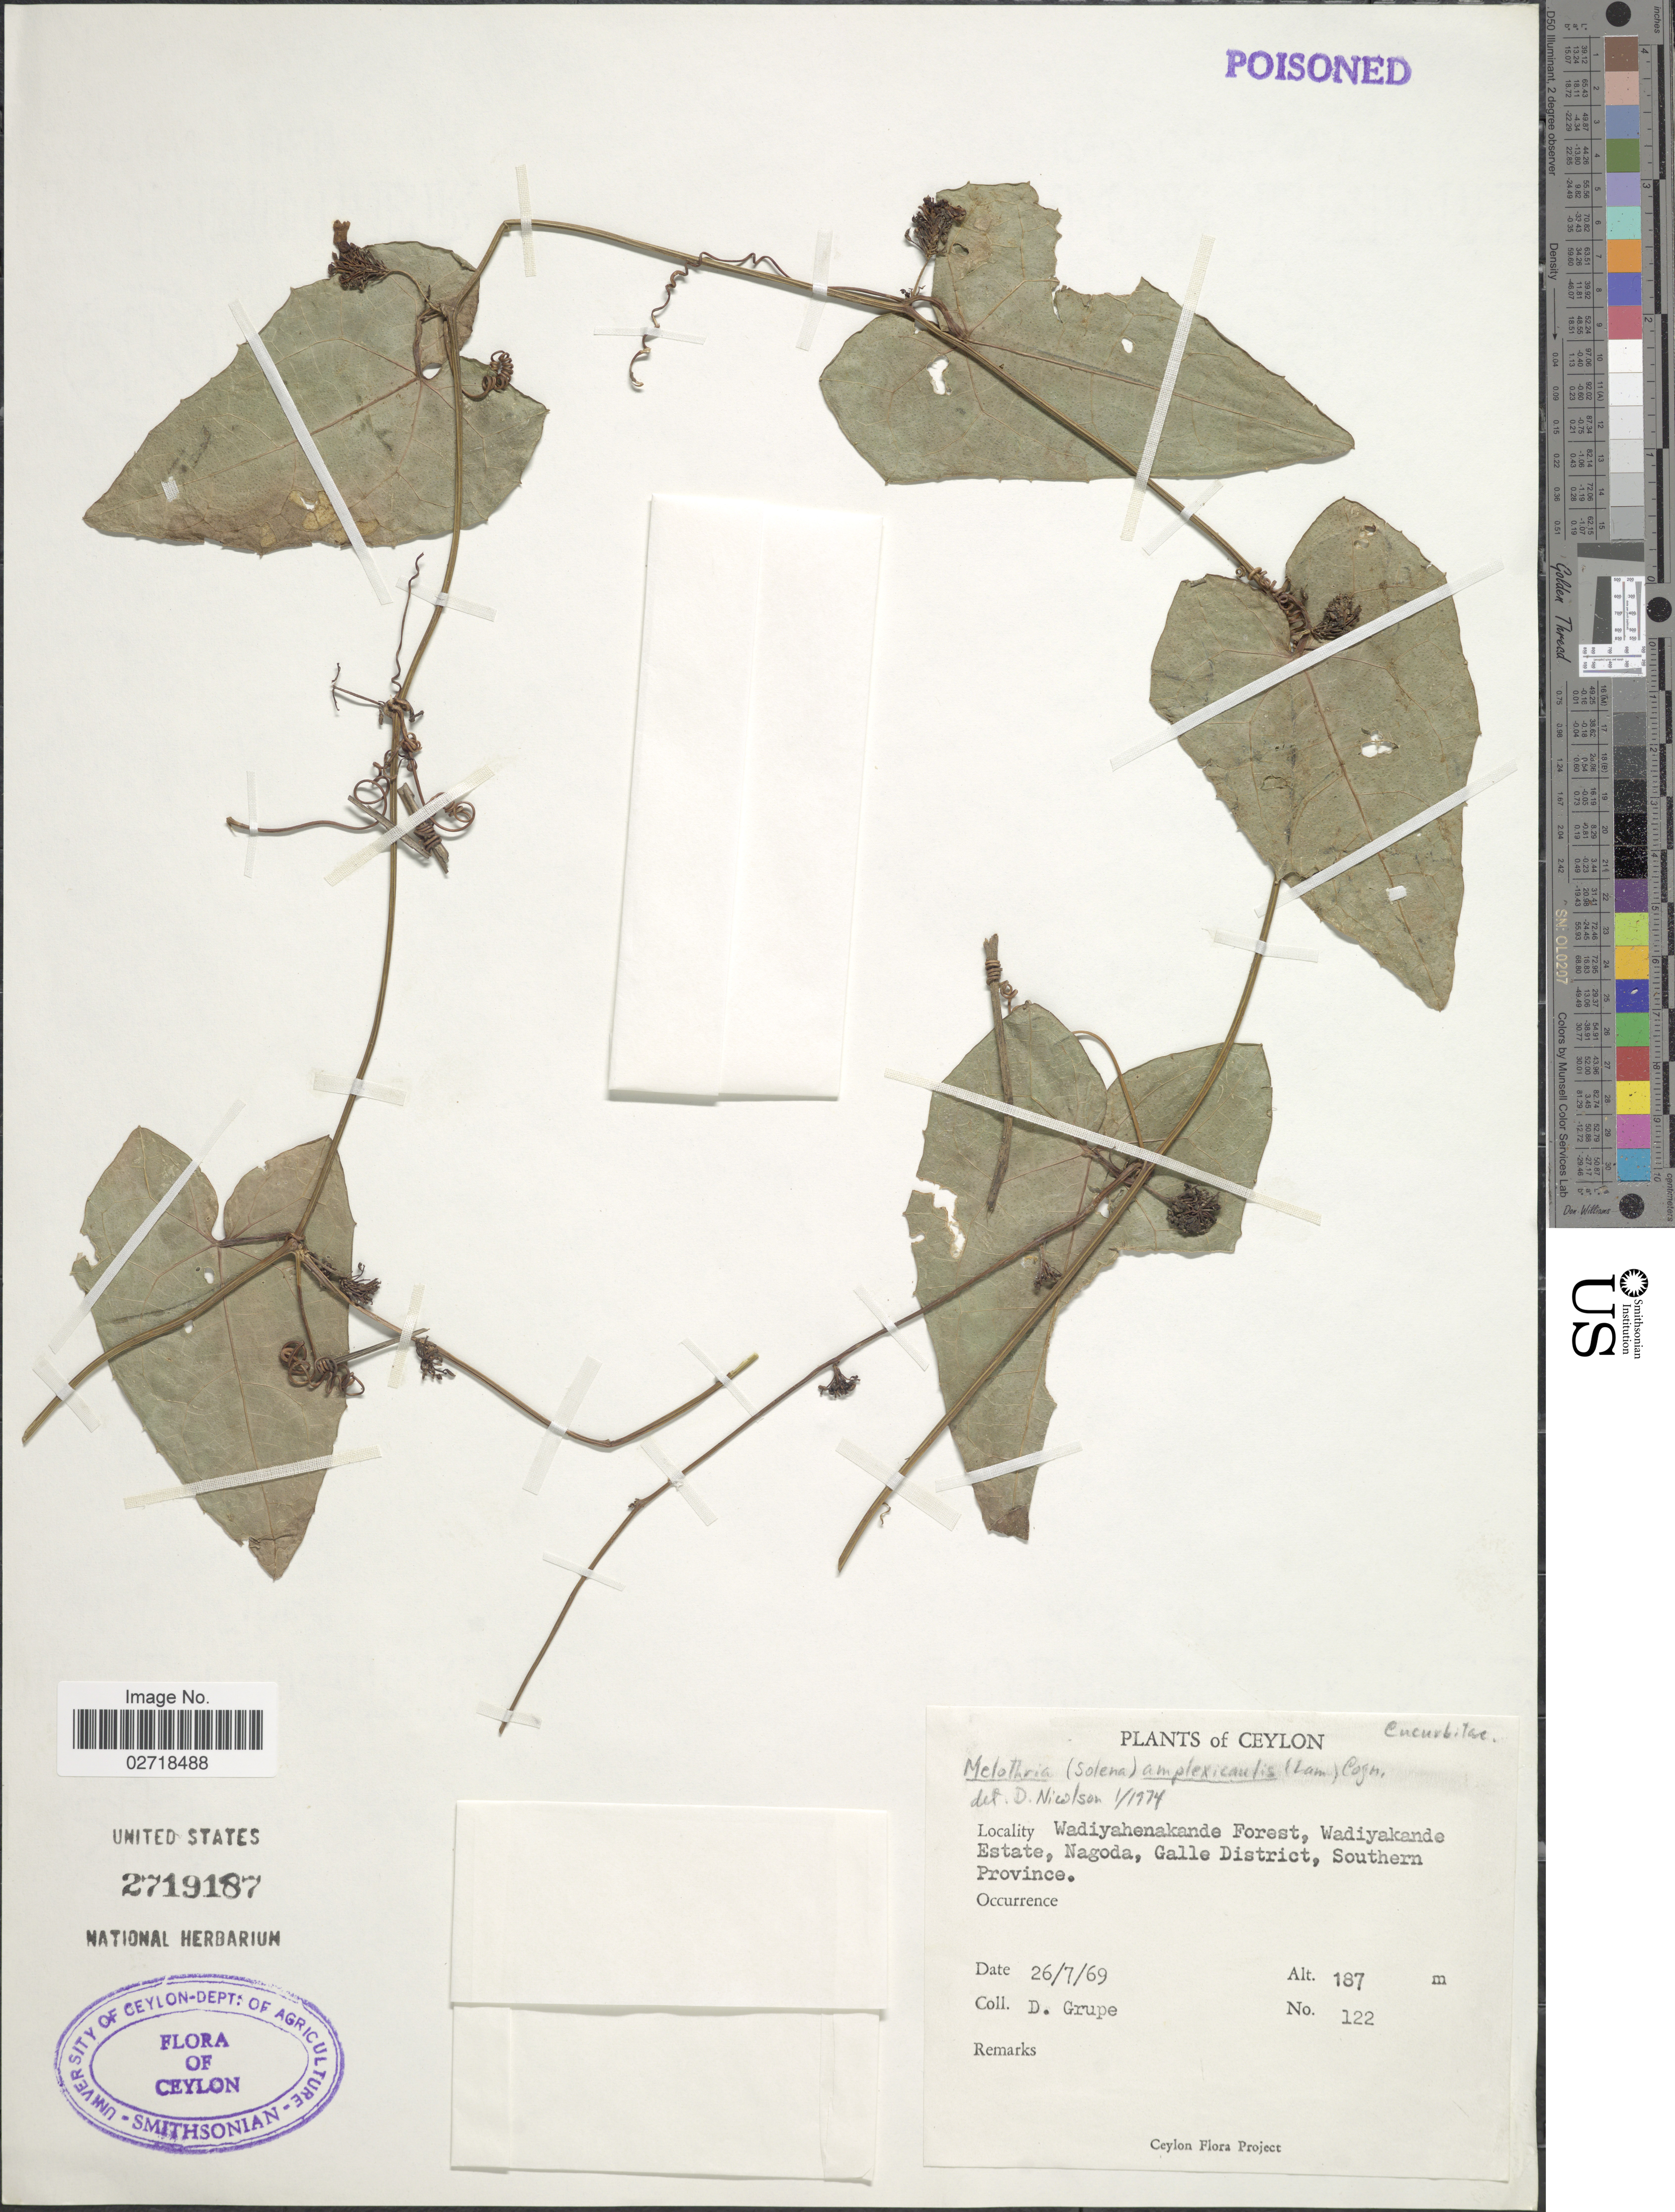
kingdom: Plantae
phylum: Tracheophyta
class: Magnoliopsida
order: Cucurbitales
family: Cucurbitaceae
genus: Solena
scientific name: Solena amplexicaulis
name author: (Lam.) Gandhi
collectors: D. Grupe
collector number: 122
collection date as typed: Transcribed d/m/y: 26/7/69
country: Sri Lanka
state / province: Southern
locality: Ceylon. Wadiyahenakande Forest, Wadiyakande Estate, Nagoda, Galle District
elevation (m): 187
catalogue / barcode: US 2719187